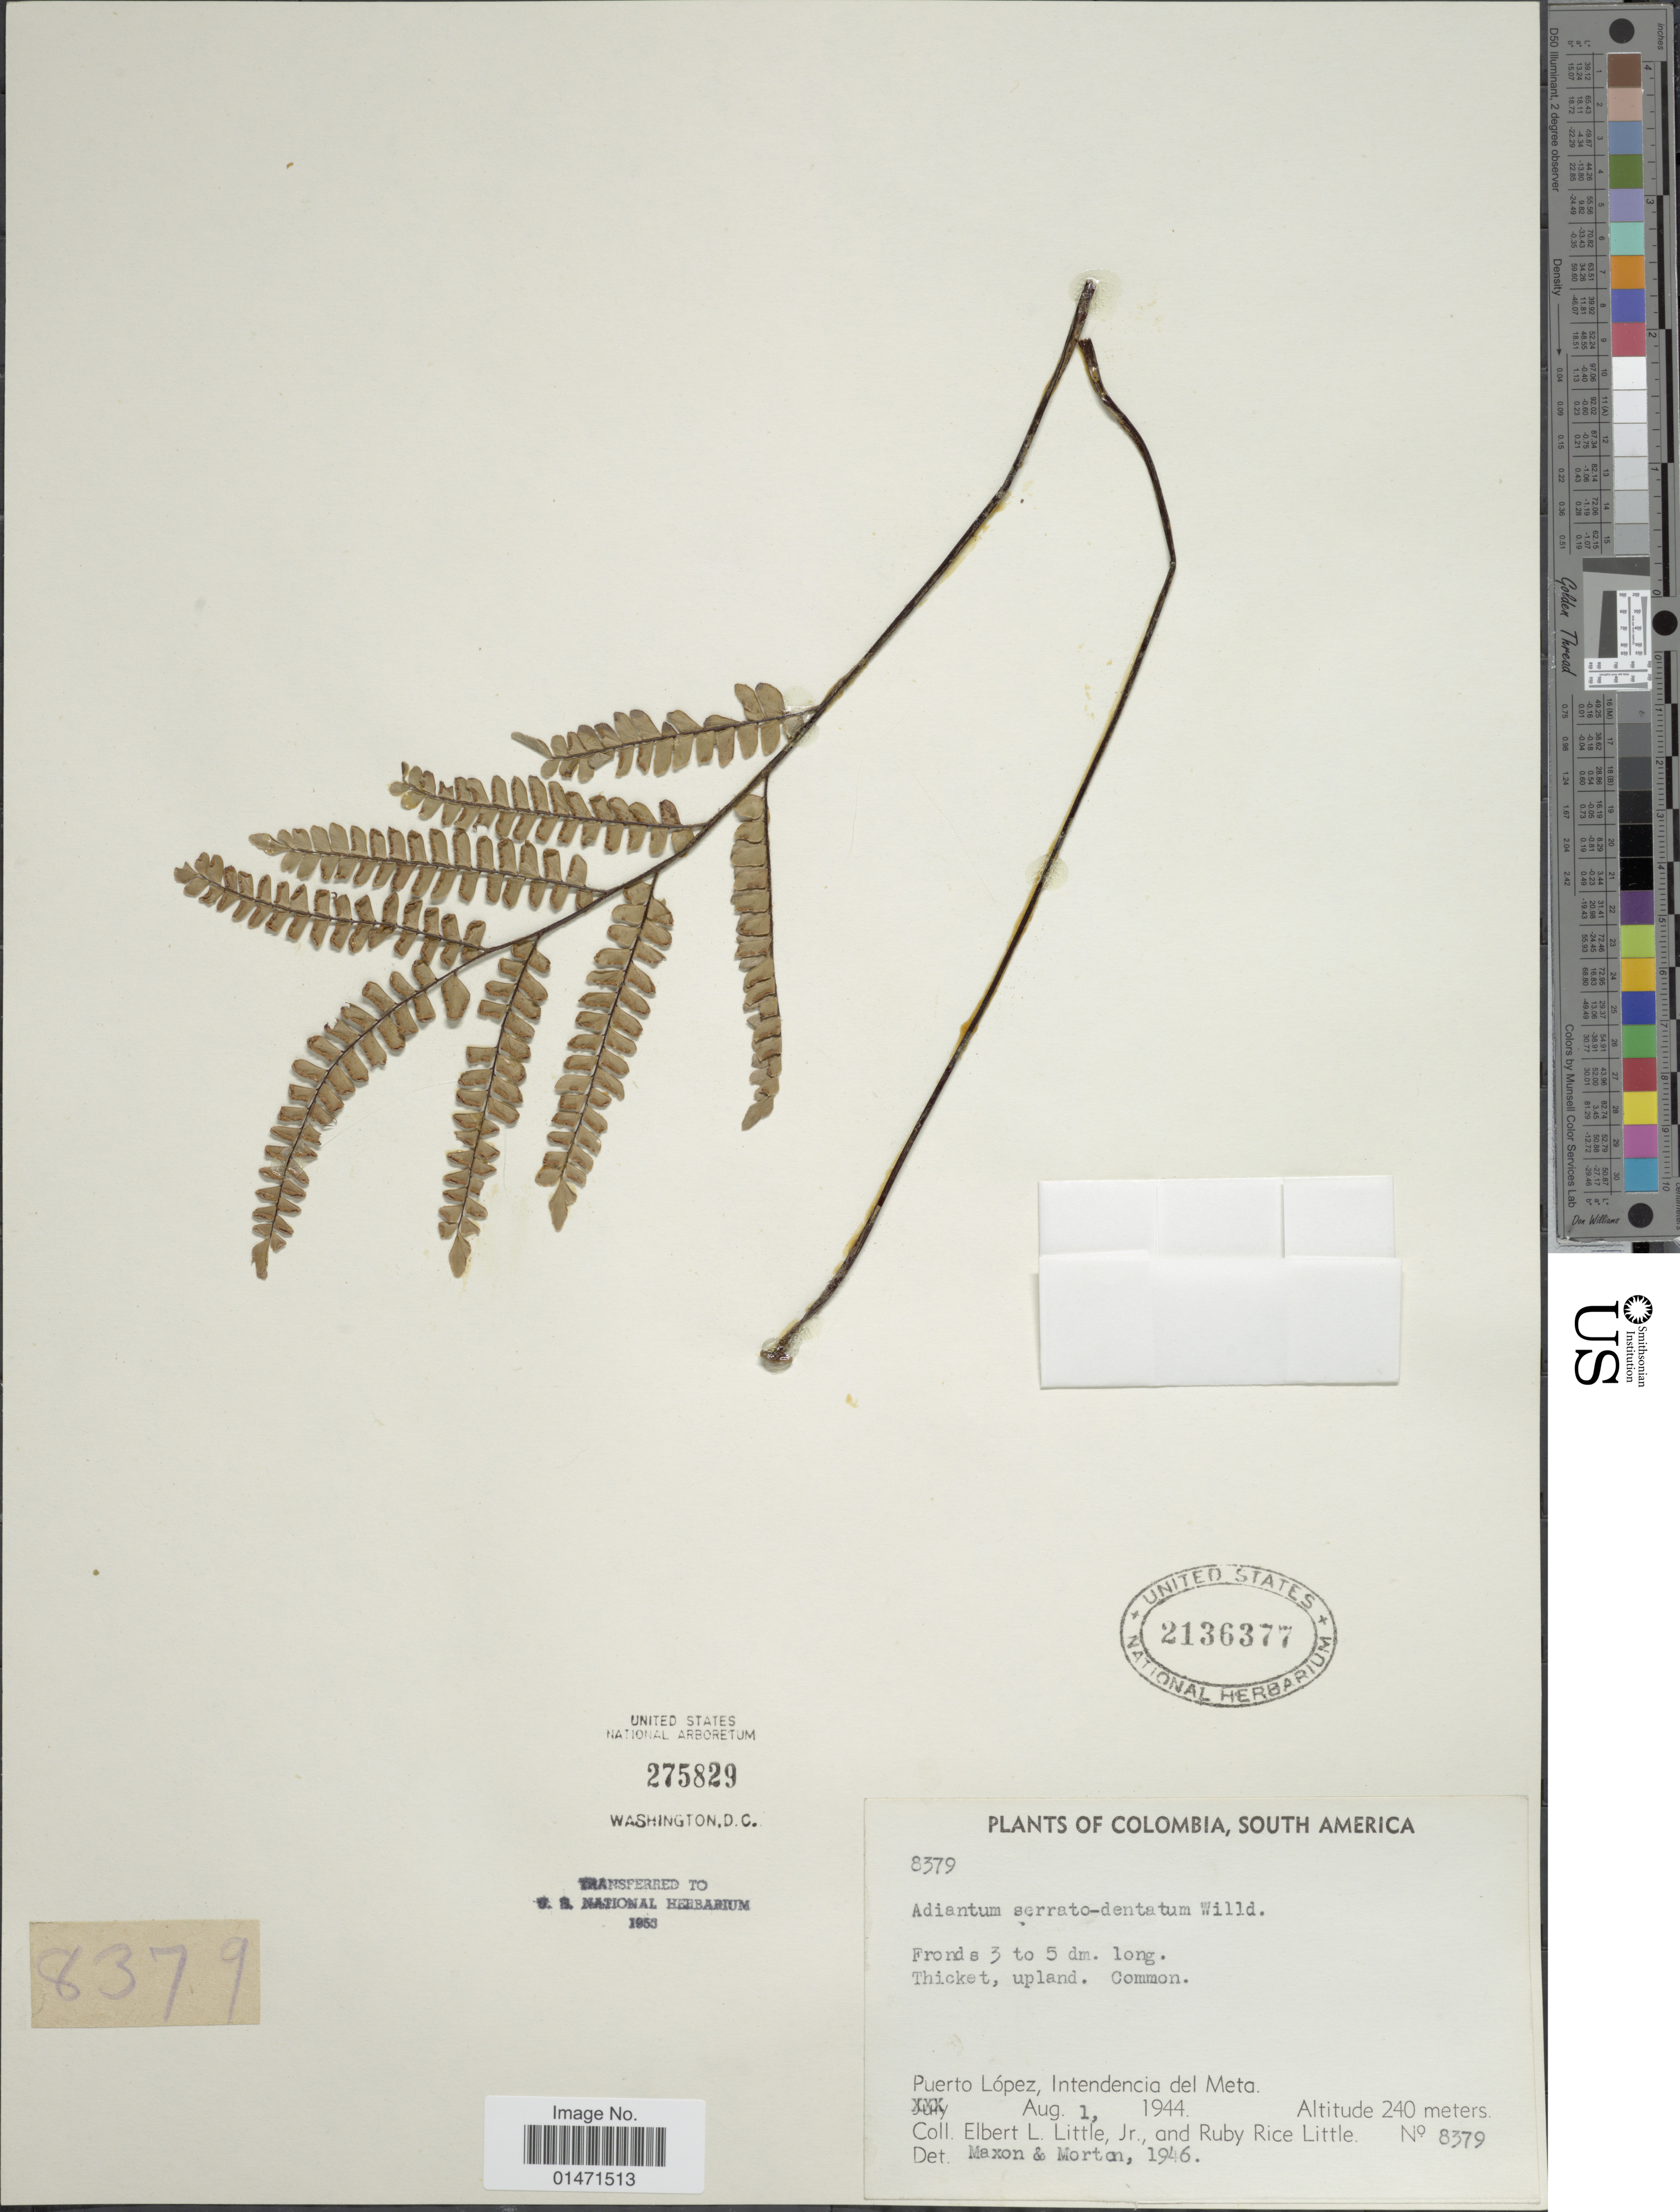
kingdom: Plantae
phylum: Tracheophyta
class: Polypodiopsida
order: Polypodiales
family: Pteridaceae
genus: Adiantum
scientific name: Adiantum serratodentatum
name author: Humb. & Bonpl. ex Willd.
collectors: E. L. Little & R. R. Little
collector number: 8379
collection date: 1944-08-01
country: Colombia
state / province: Meta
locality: Puerto López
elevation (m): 240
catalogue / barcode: US 2136377